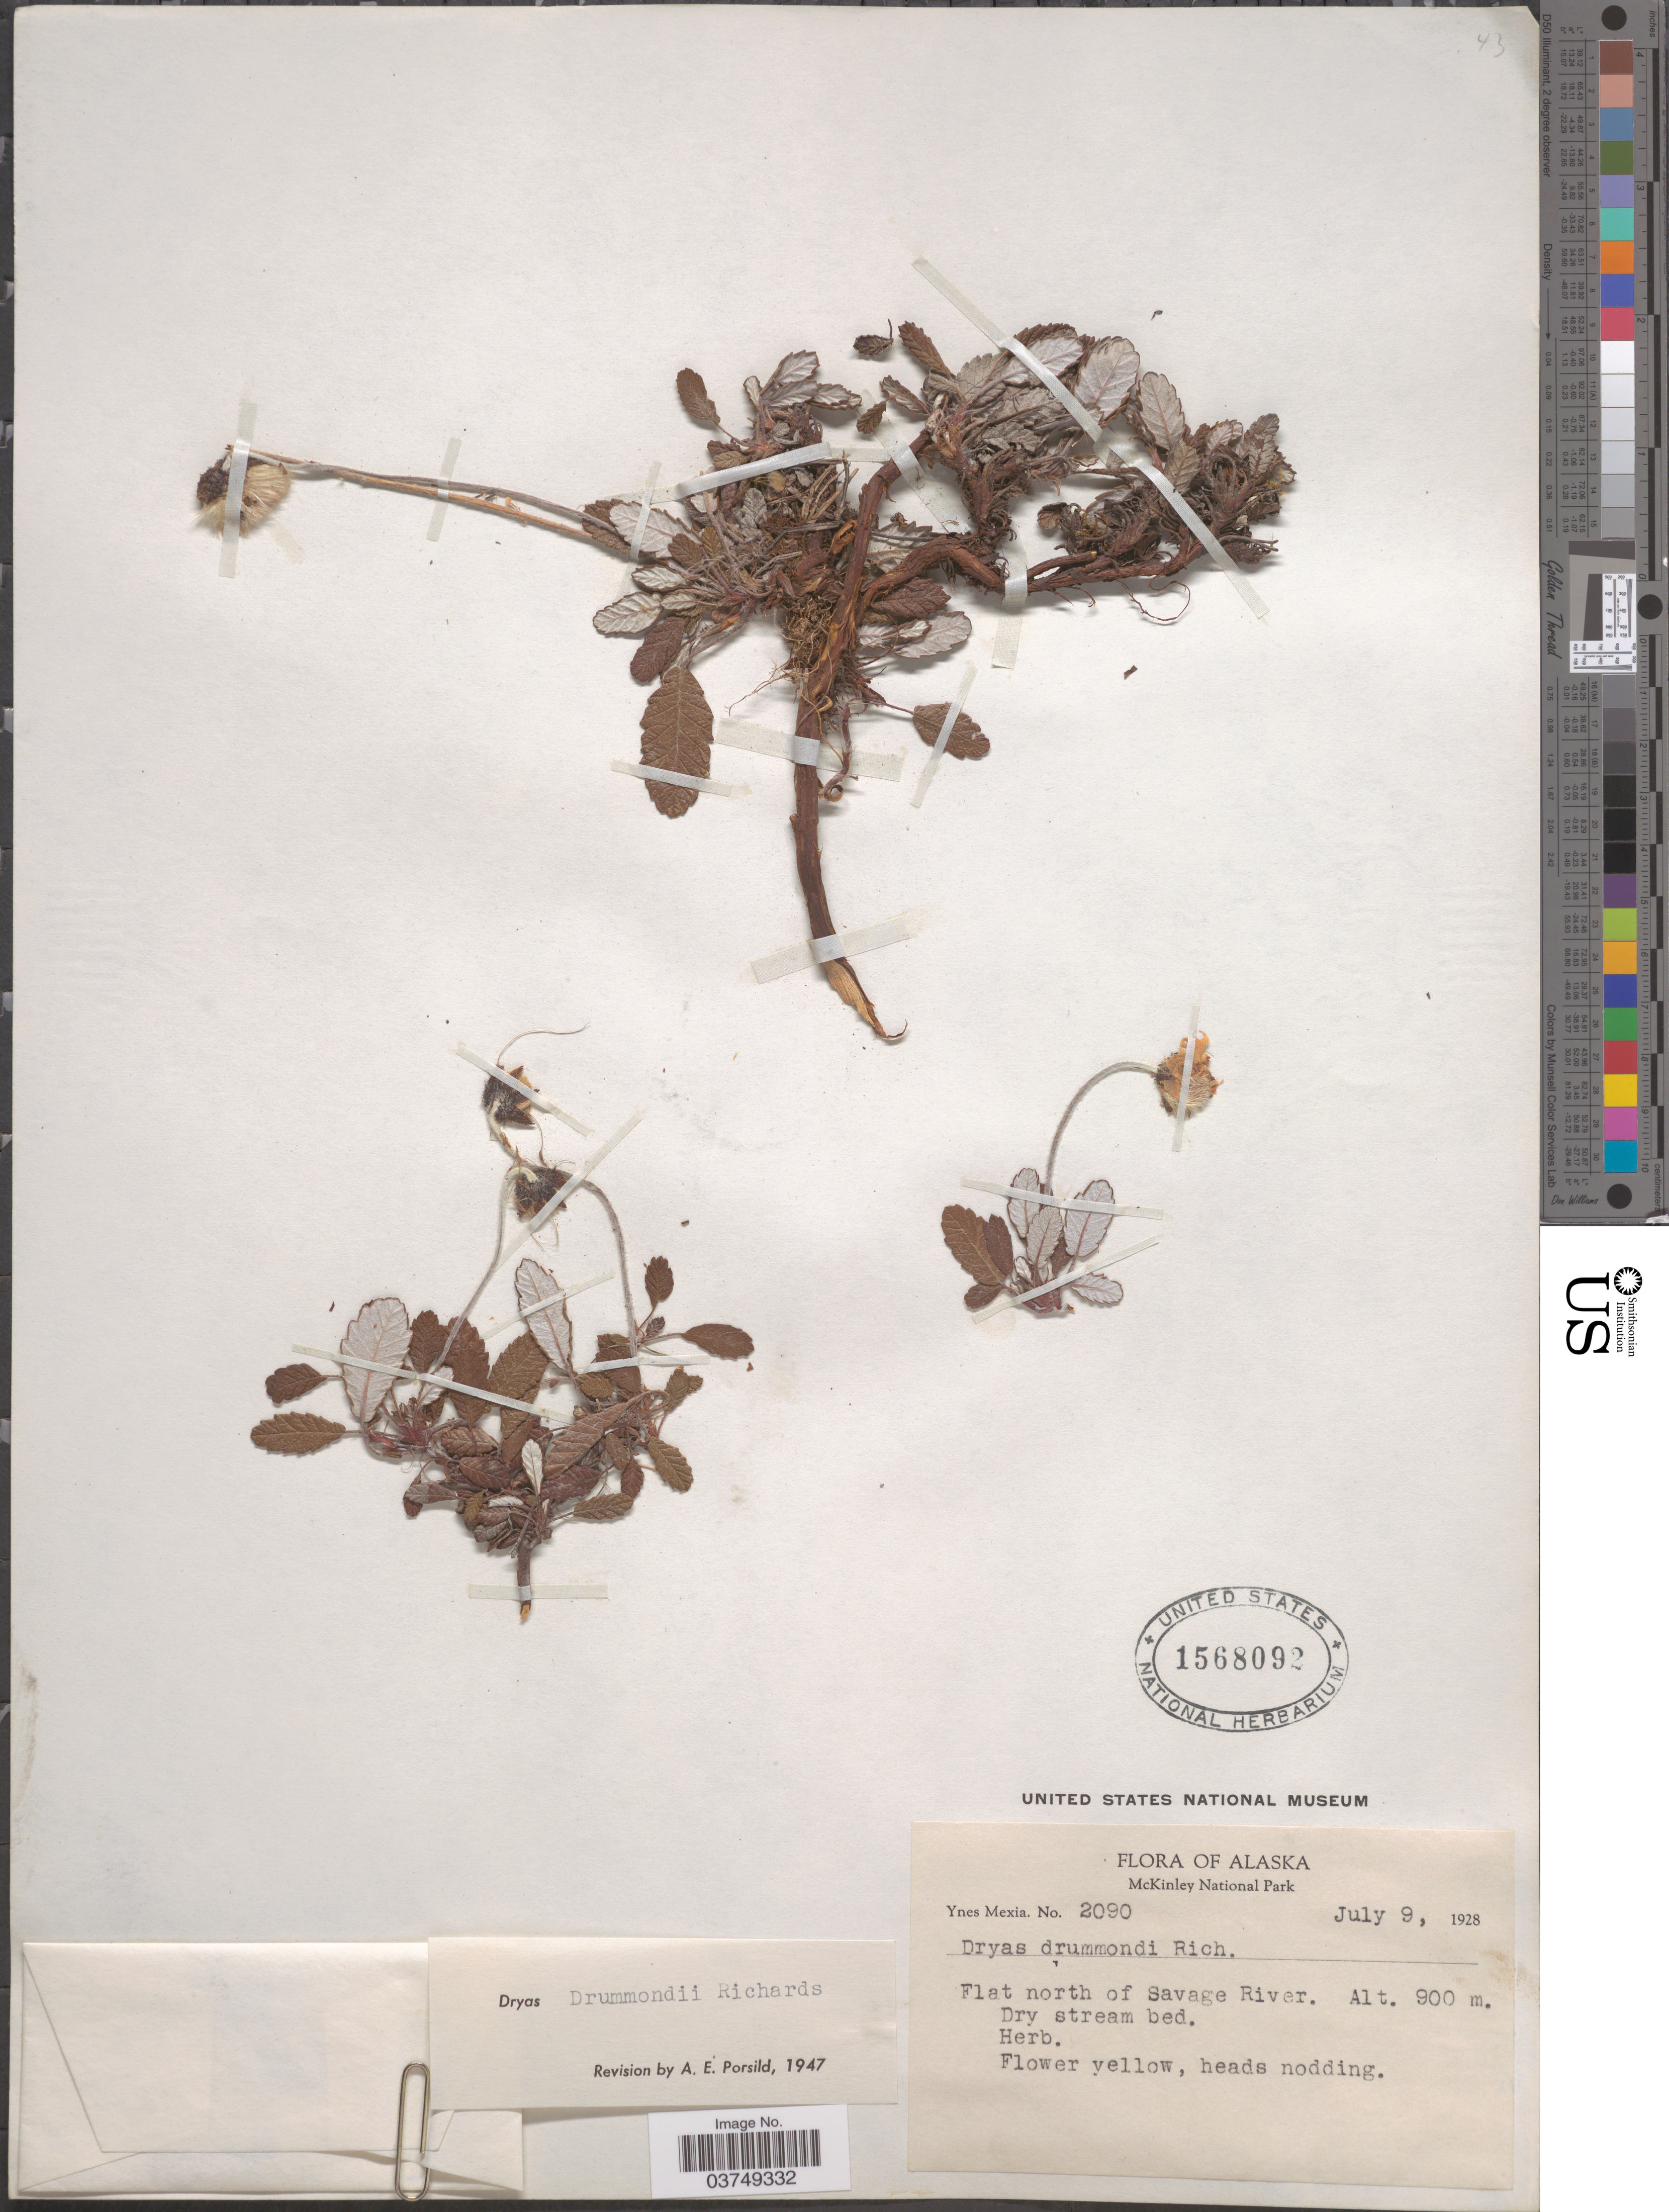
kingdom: Plantae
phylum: Tracheophyta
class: Magnoliopsida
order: Rosales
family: Rosaceae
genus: Dryas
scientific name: Dryas drummondii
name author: Hook. & Richardson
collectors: Y. Mexia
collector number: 2090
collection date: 1928-07-09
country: United States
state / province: Alaska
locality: McKinley National Park. Flat north of Savage River.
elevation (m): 900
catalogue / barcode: US 1568092